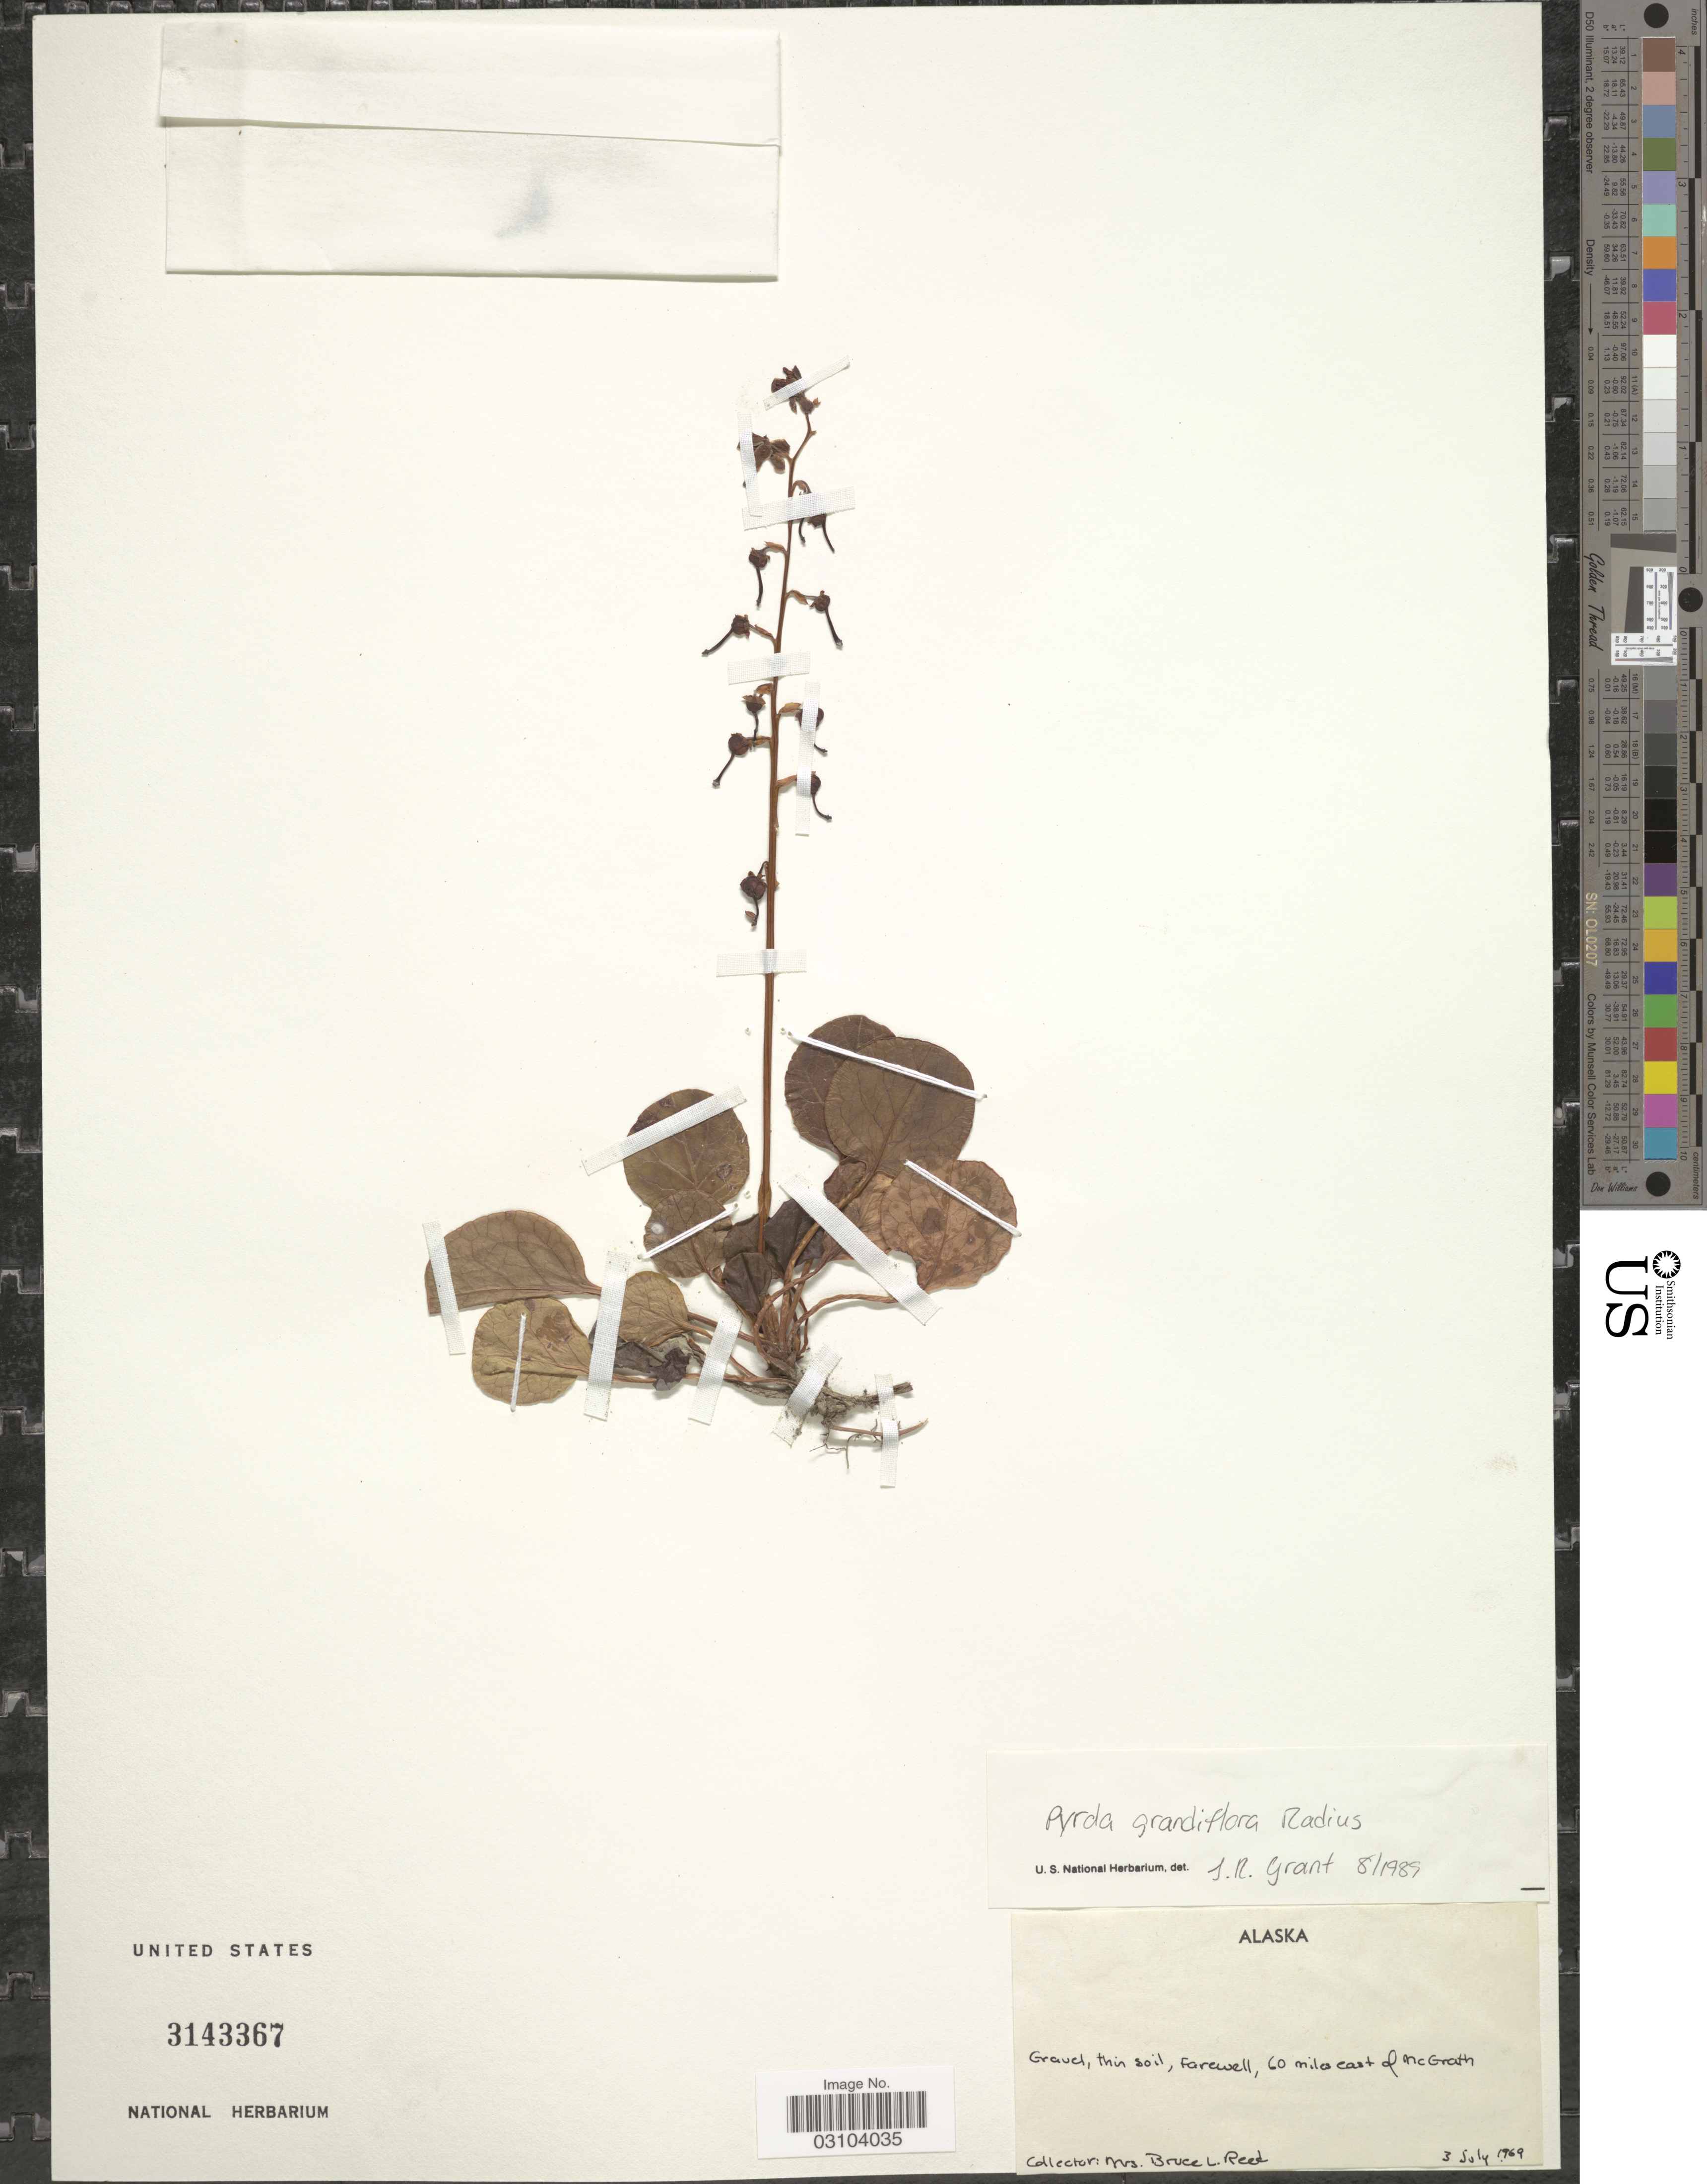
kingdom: Plantae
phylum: Tracheophyta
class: Magnoliopsida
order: Ericales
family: Ericaceae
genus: Pyrola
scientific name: Pyrola grandiflora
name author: Radius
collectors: B. Reed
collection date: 1969-07-03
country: United States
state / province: Alaska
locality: Farewell, 60 miles east of McGrath.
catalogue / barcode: US 3143367